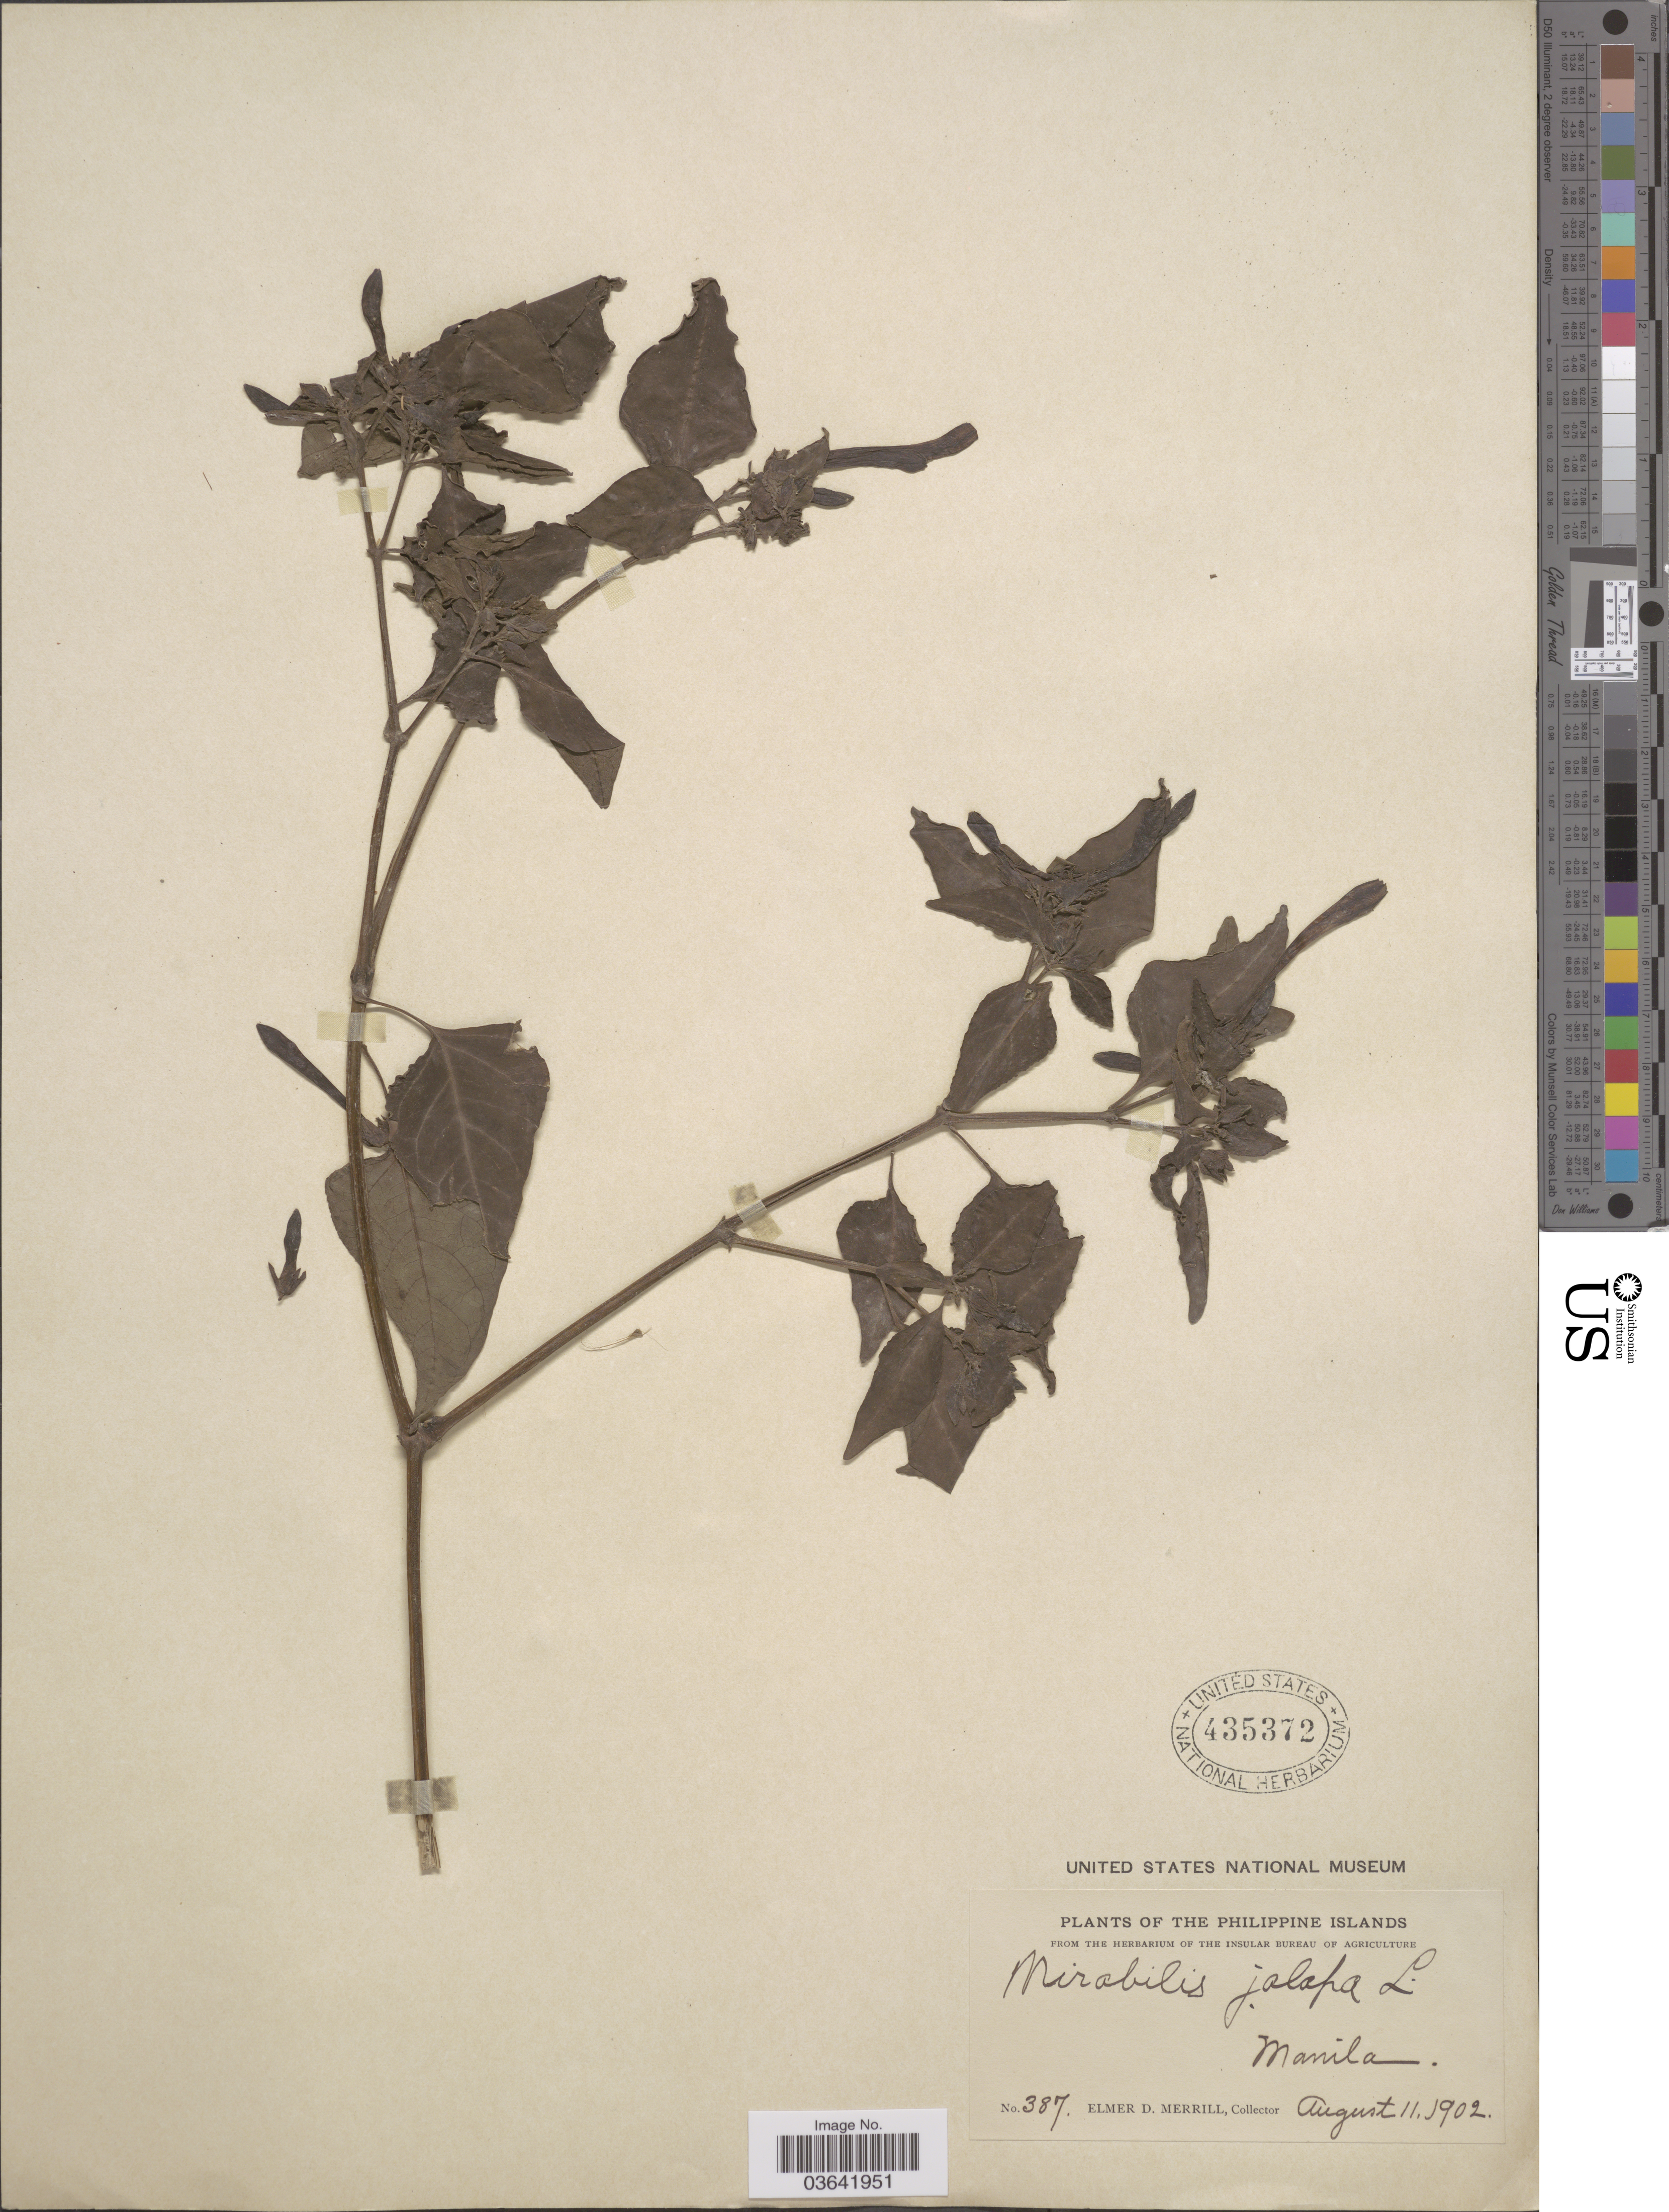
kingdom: Plantae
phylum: Tracheophyta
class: Magnoliopsida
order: Caryophyllales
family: Nyctaginaceae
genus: Mirabilis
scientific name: Mirabilis jalapa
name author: L.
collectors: E. D. Merrill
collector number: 387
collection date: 1902-08-11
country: Philippines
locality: Manila.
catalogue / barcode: US 435372